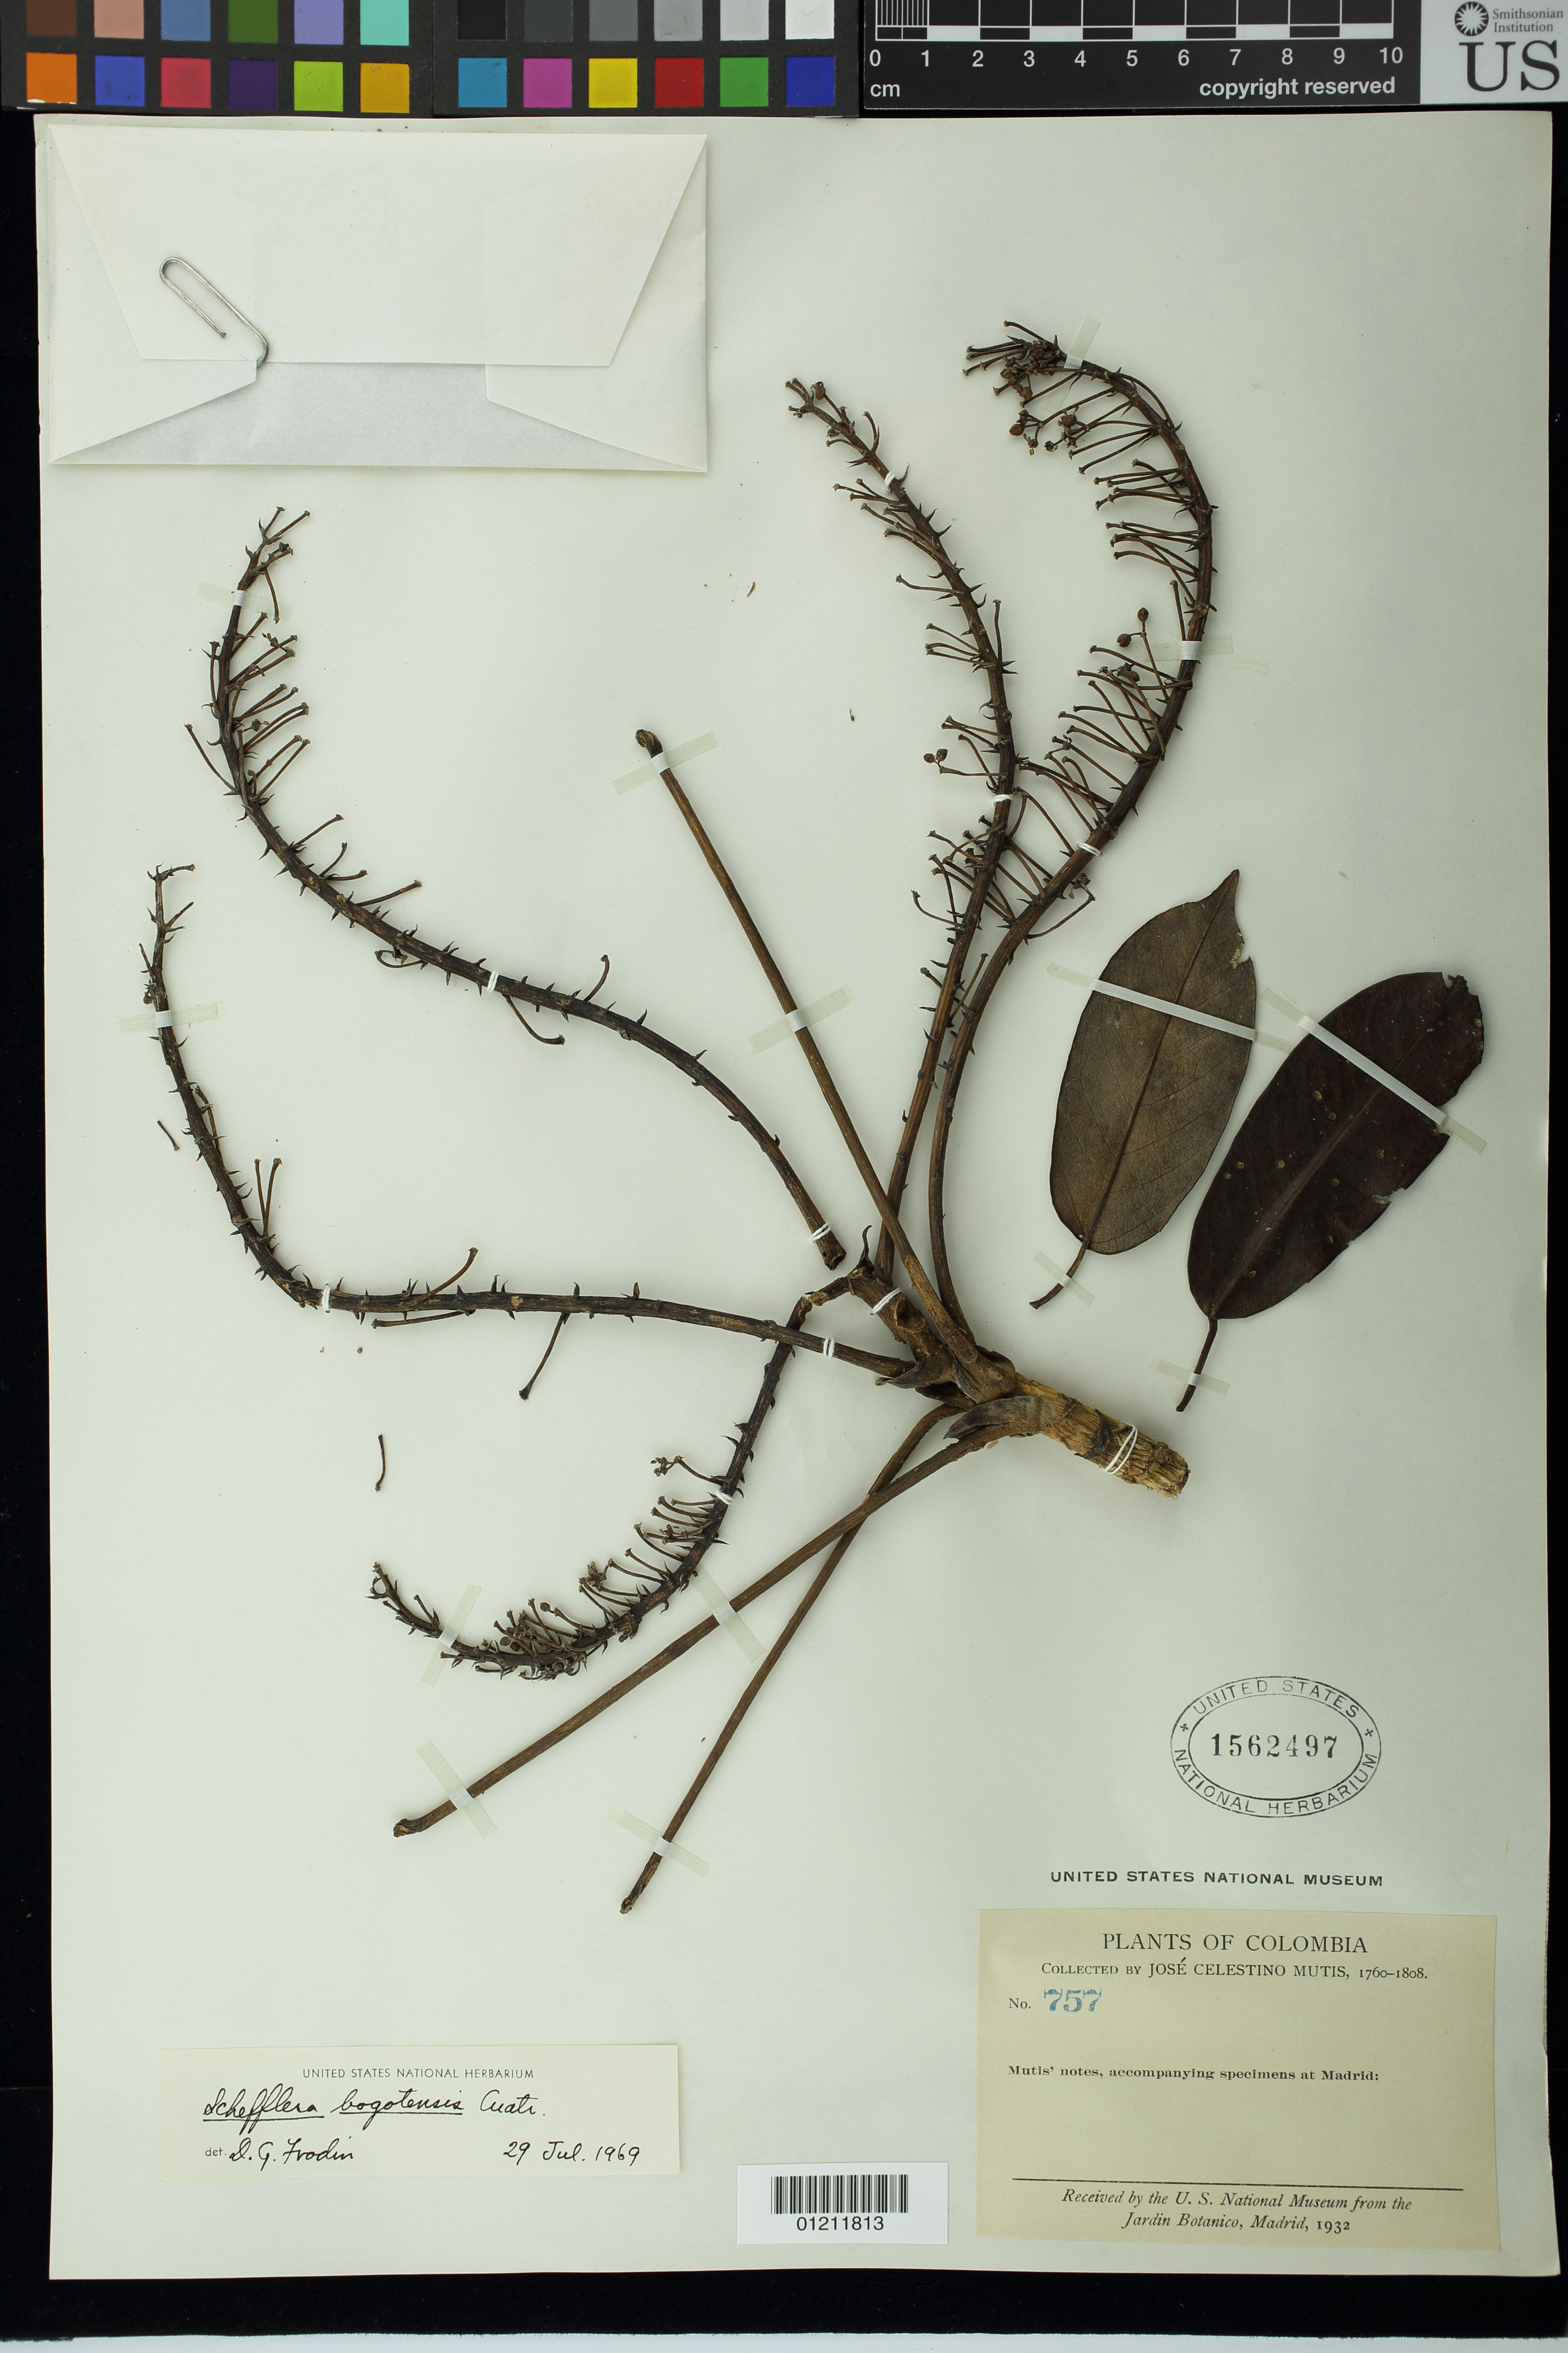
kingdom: Plantae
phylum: Tracheophyta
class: Magnoliopsida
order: Apiales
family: Araliaceae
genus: Schefflera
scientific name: Schefflera bogotensis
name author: Cuatrec.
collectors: J. C. B. Mutis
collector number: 757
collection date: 1760/1808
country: Colombia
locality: Mutis' notes, accompanying specimens at Madrid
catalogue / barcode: US 1562497